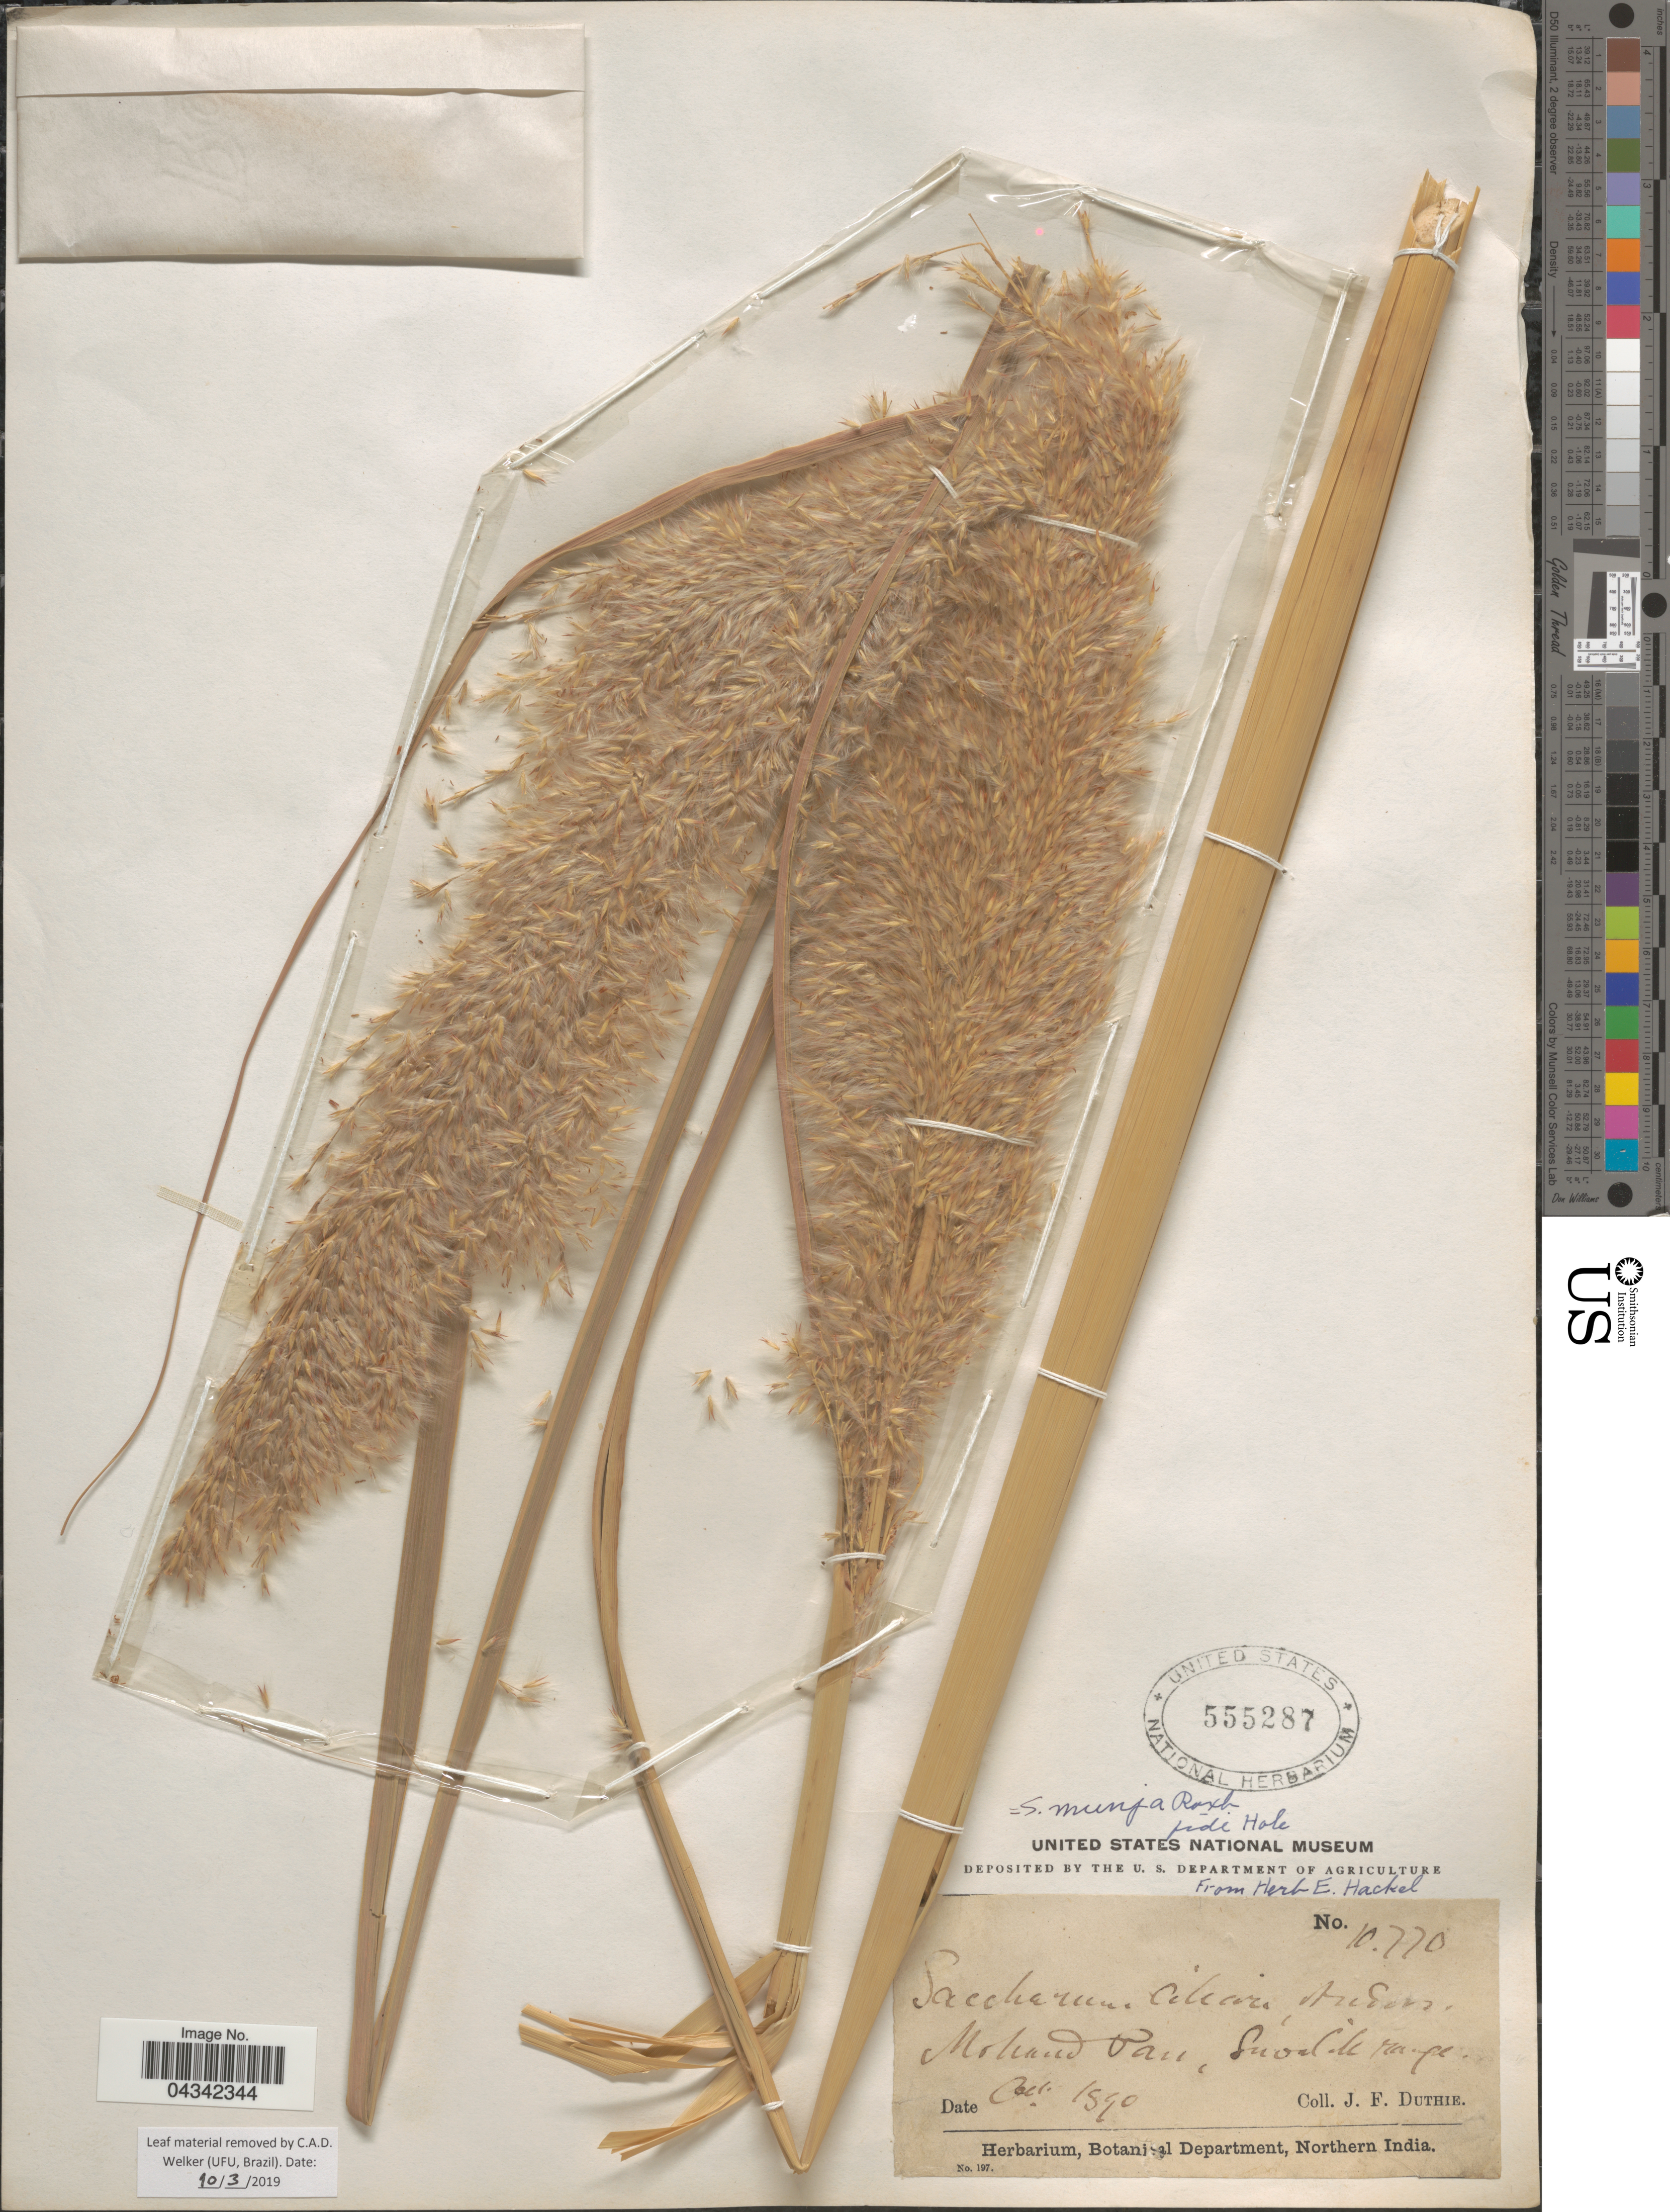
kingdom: Plantae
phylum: Tracheophyta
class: Liliopsida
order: Poales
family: Poaceae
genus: Tripidium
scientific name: Tripidium bengalense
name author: (Retz.) H. Scholz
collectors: J. F. Duthie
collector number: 10770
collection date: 1890-10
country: India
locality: Mohand Pass, Siwalik range.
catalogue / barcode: US 555287